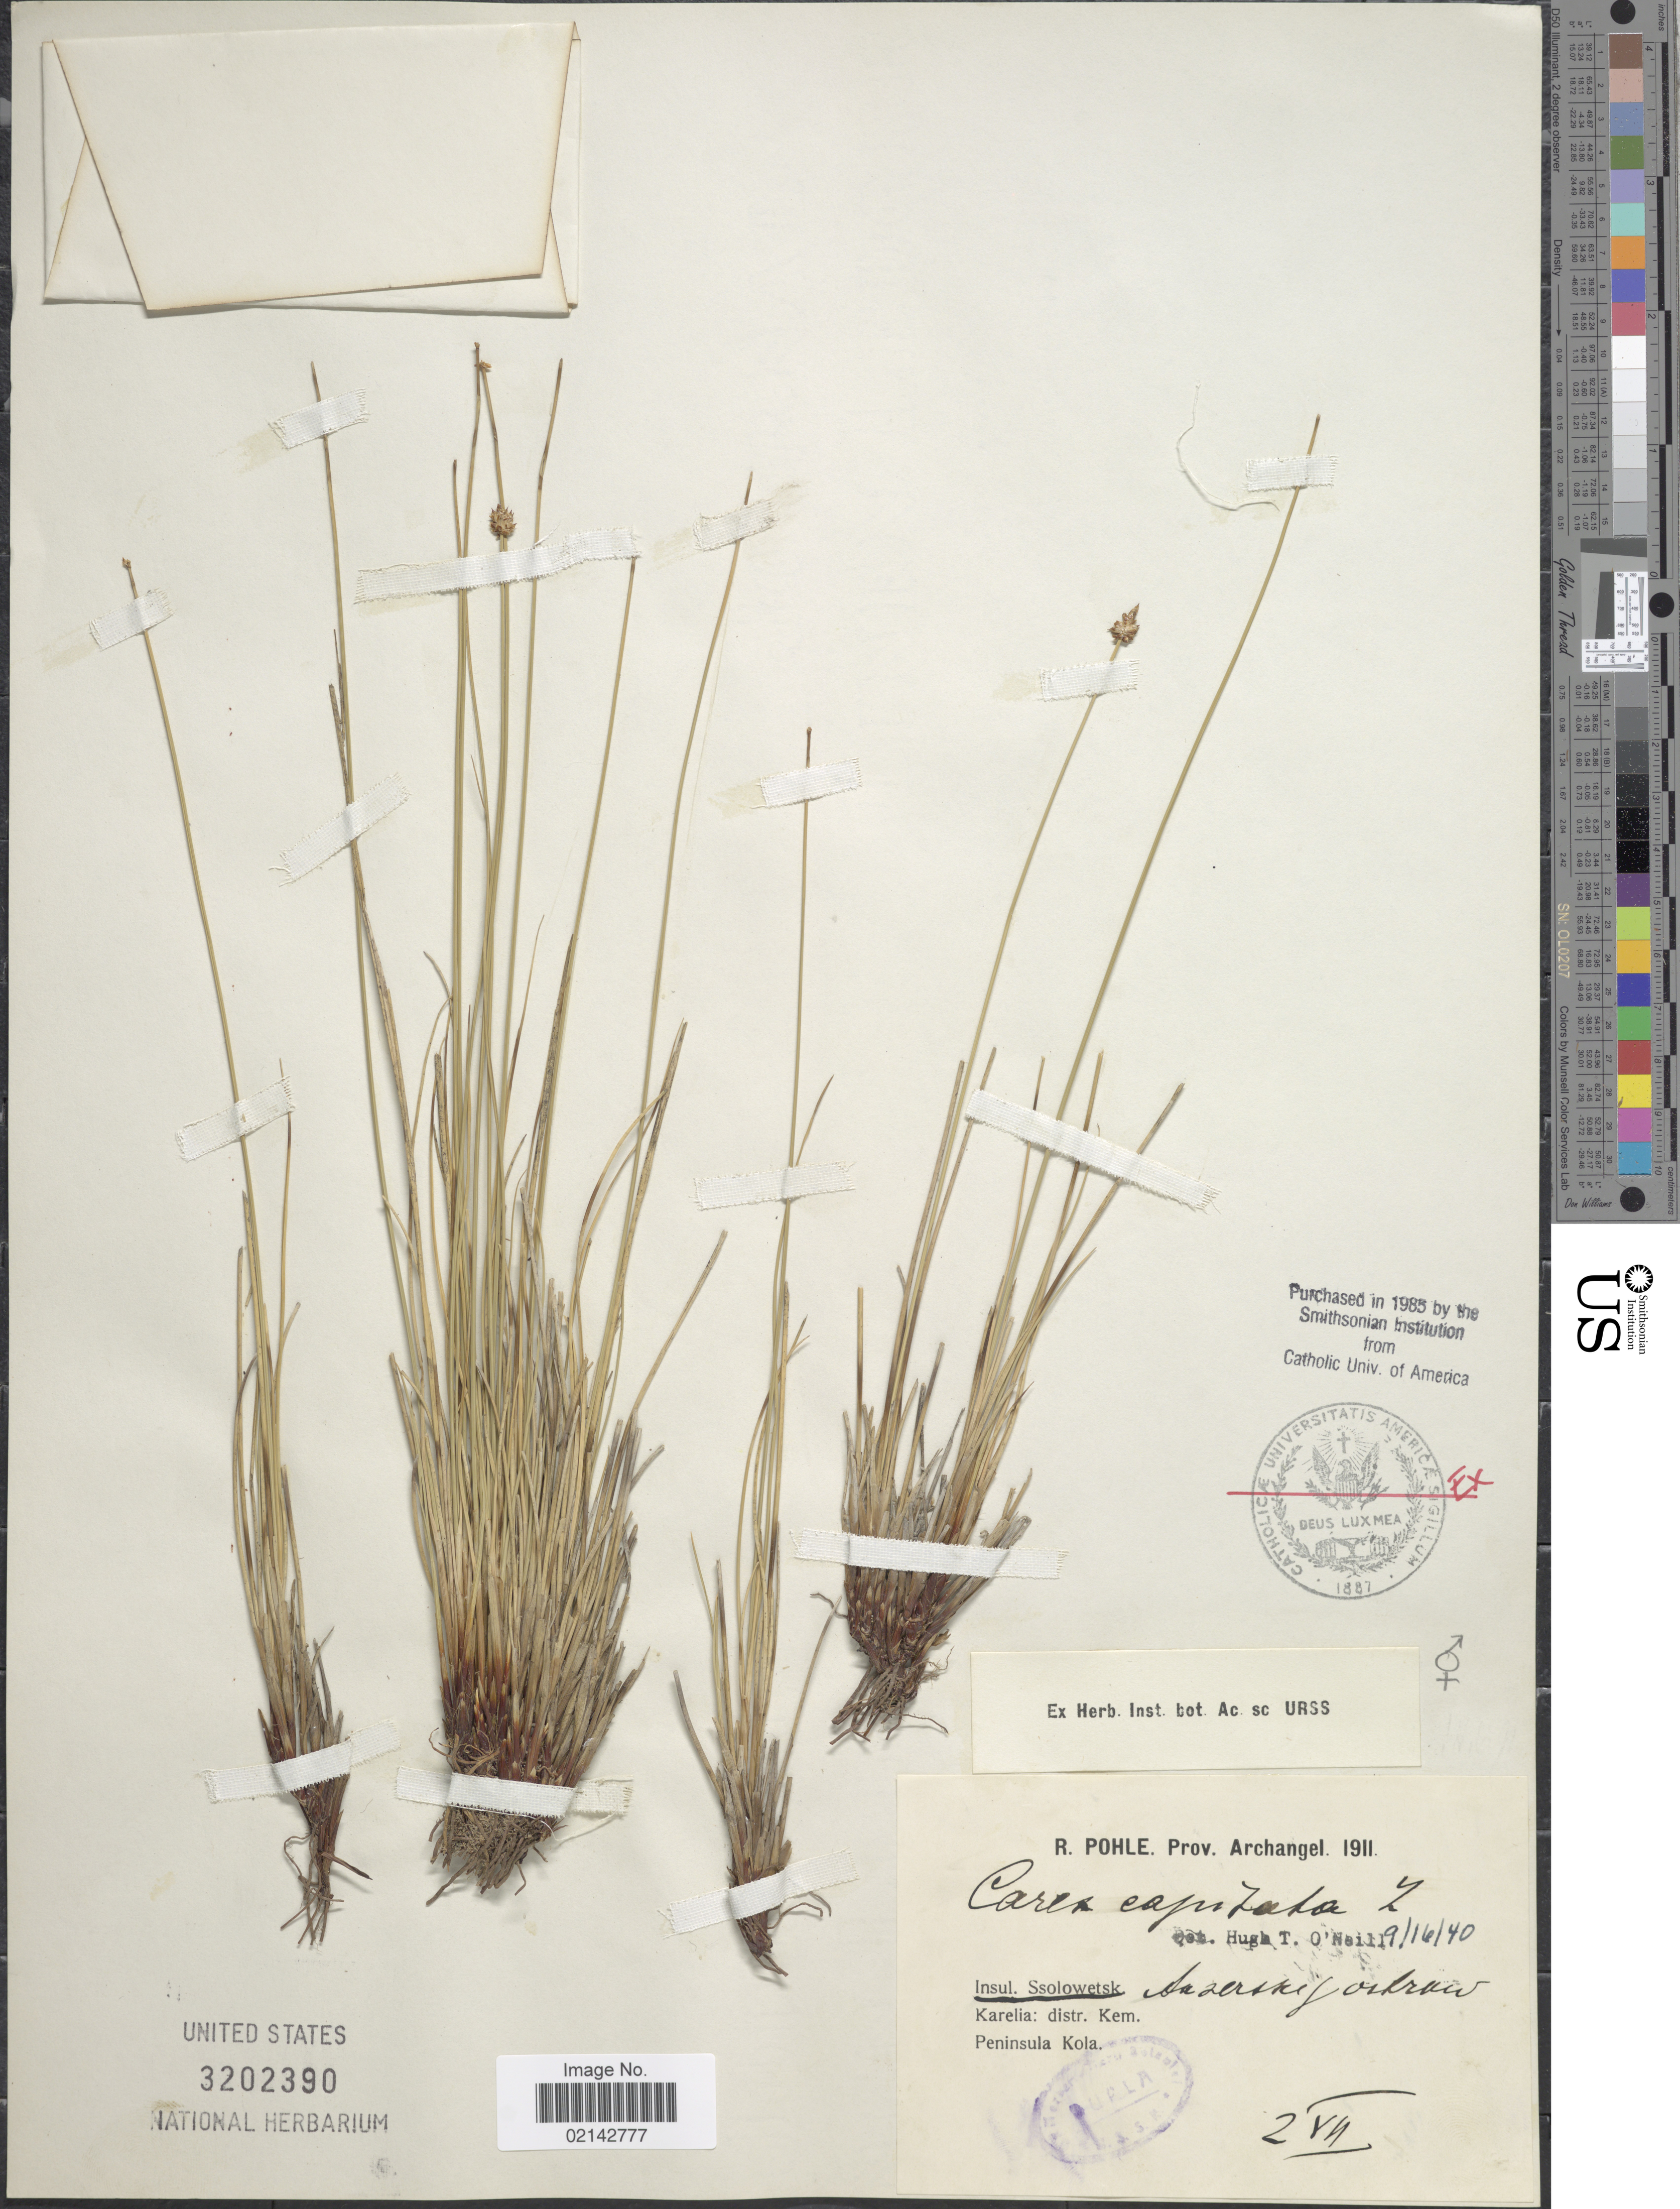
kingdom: Plantae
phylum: Tracheophyta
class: Liliopsida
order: Poales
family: Cyperaceae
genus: Carex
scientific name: Carex capitata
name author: L.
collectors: R. Pohle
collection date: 1911-07-02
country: Russian Federation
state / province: Karelia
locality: Prov. Archangel, Insul. Ssolowetsk, distr. Kem., Peninsula Kola.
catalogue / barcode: US 3202390